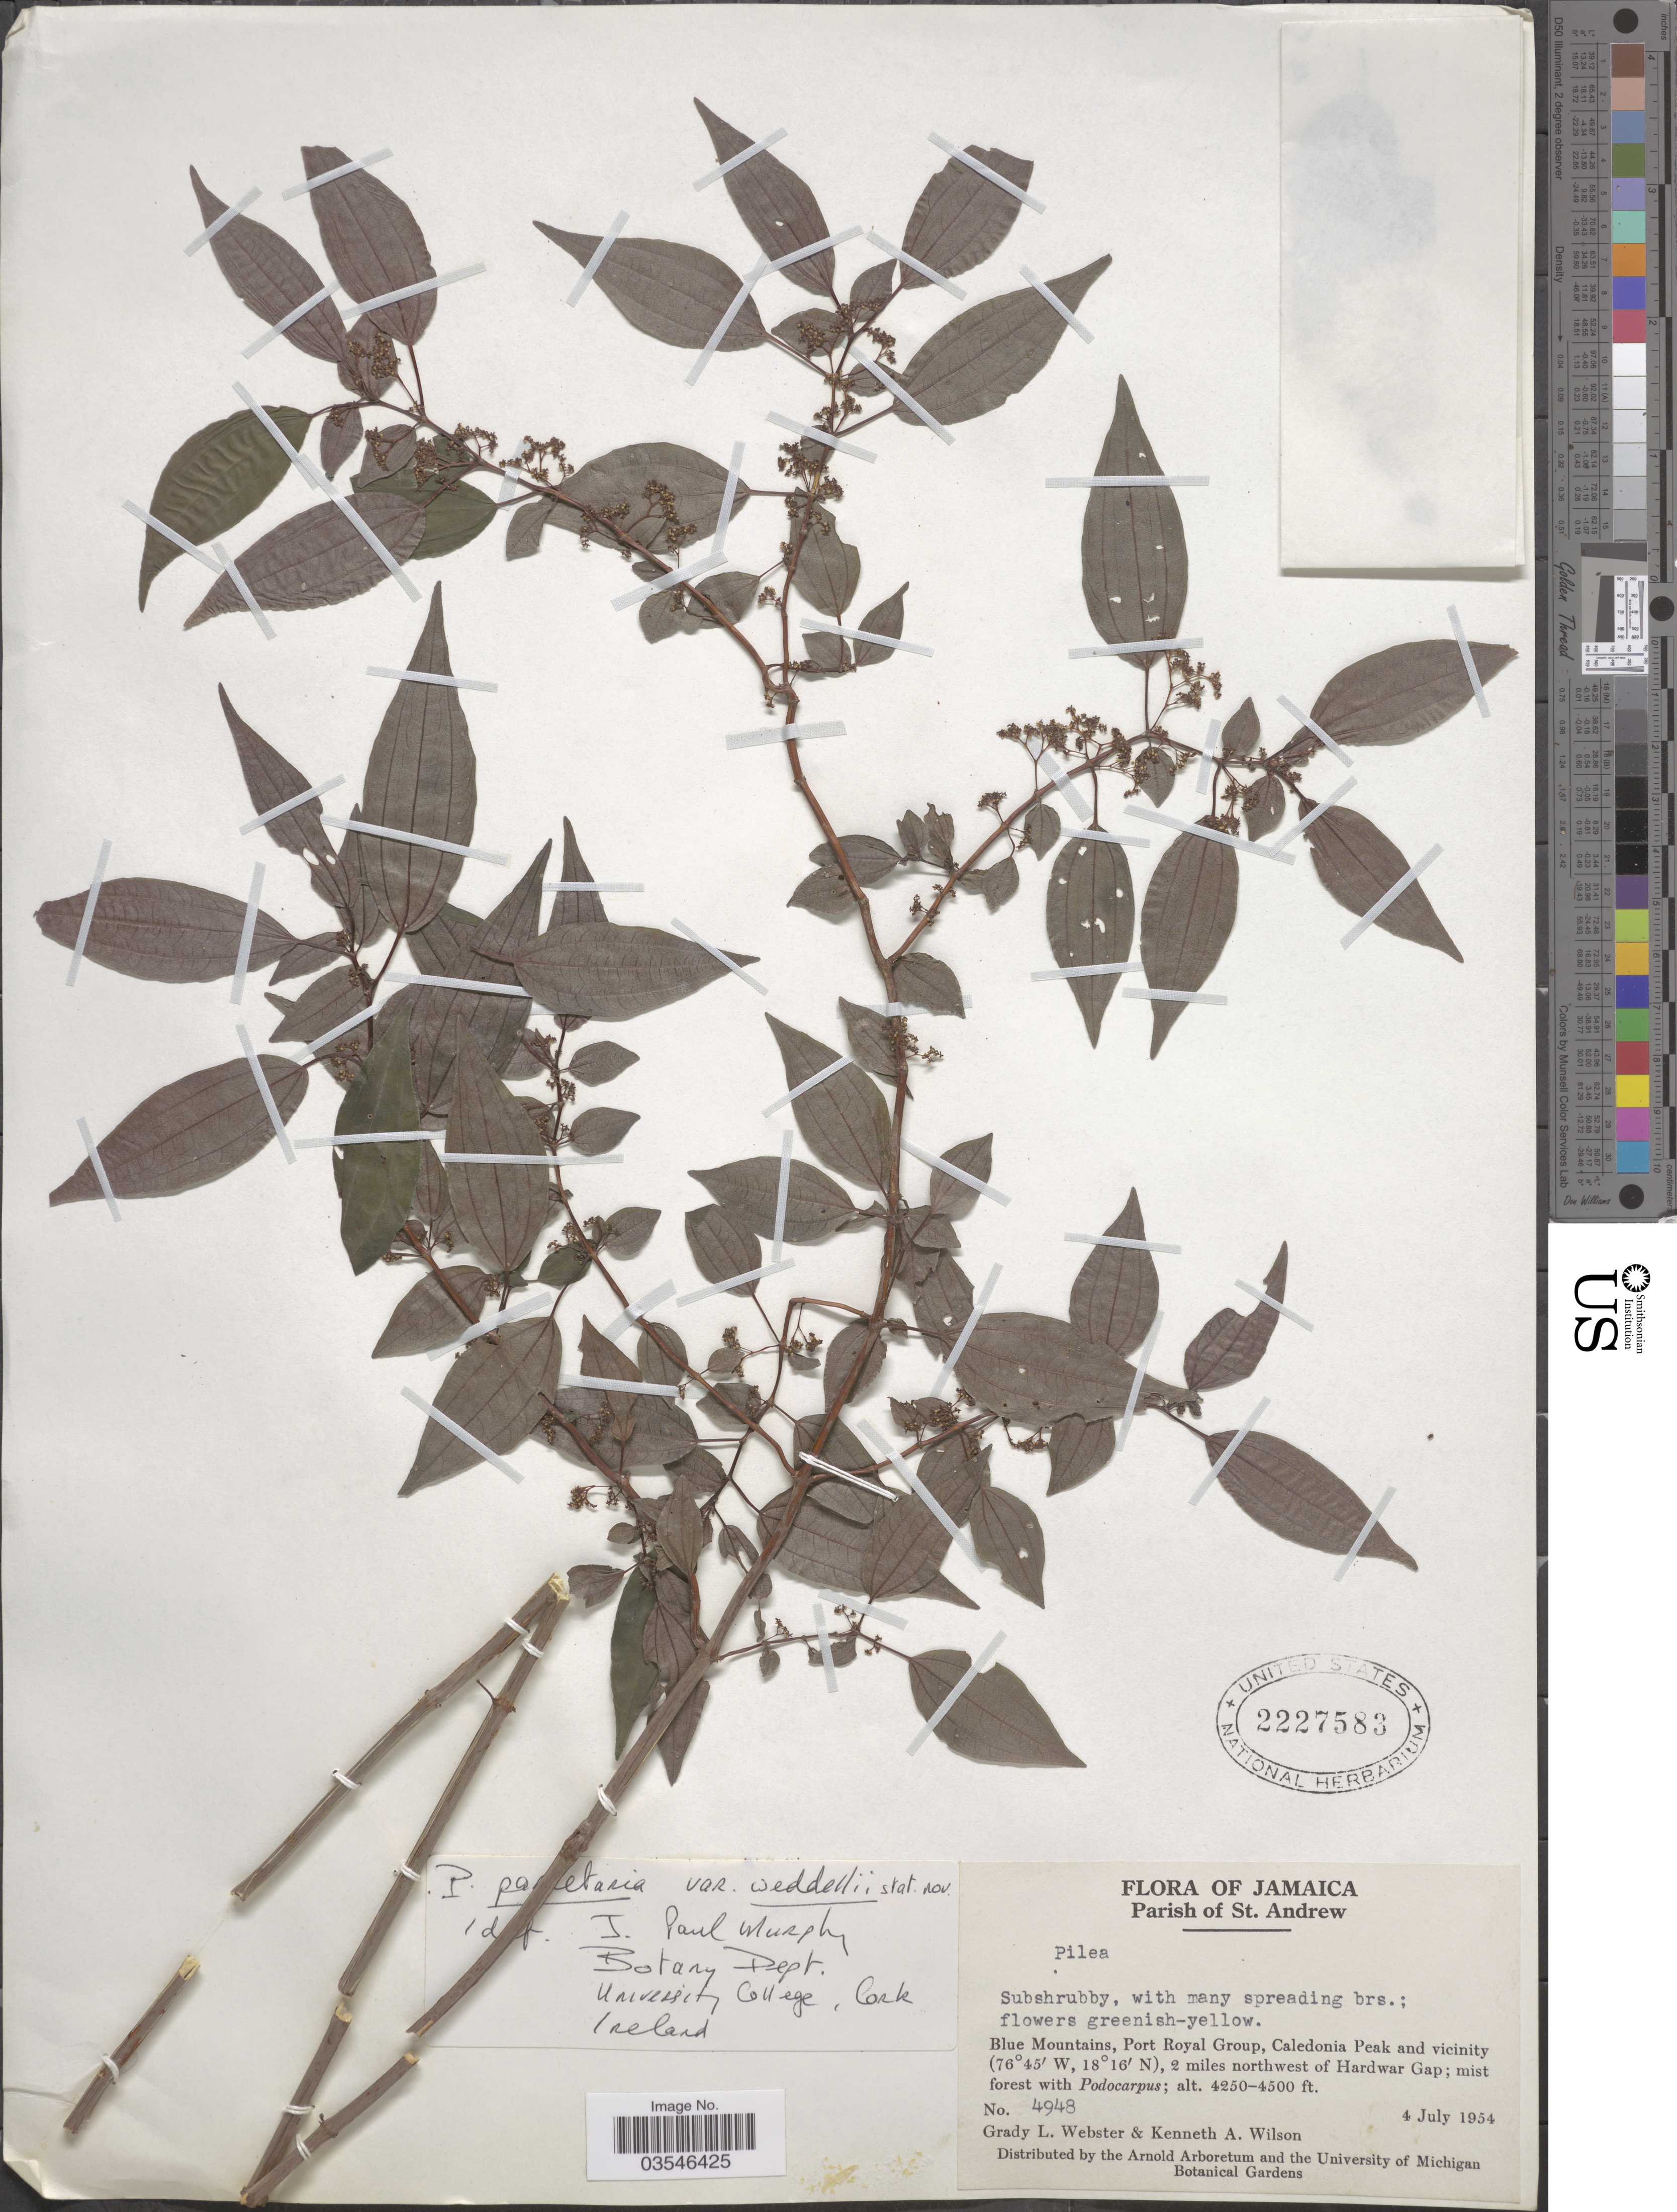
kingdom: Plantae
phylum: Tracheophyta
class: Magnoliopsida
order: Rosales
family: Urticaceae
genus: Pilea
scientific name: Pilea sp.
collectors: G. L. Webster & K. A. Wilson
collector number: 4948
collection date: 1954-07-04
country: Jamaica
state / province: Saint Andrew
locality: Parish of St. Andrew. Blue Mountains, Port Royal Group, Caledonia Peak and vicinity, 2 miles northwest of Hardwar Gap.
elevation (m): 1295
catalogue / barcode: US 2227583